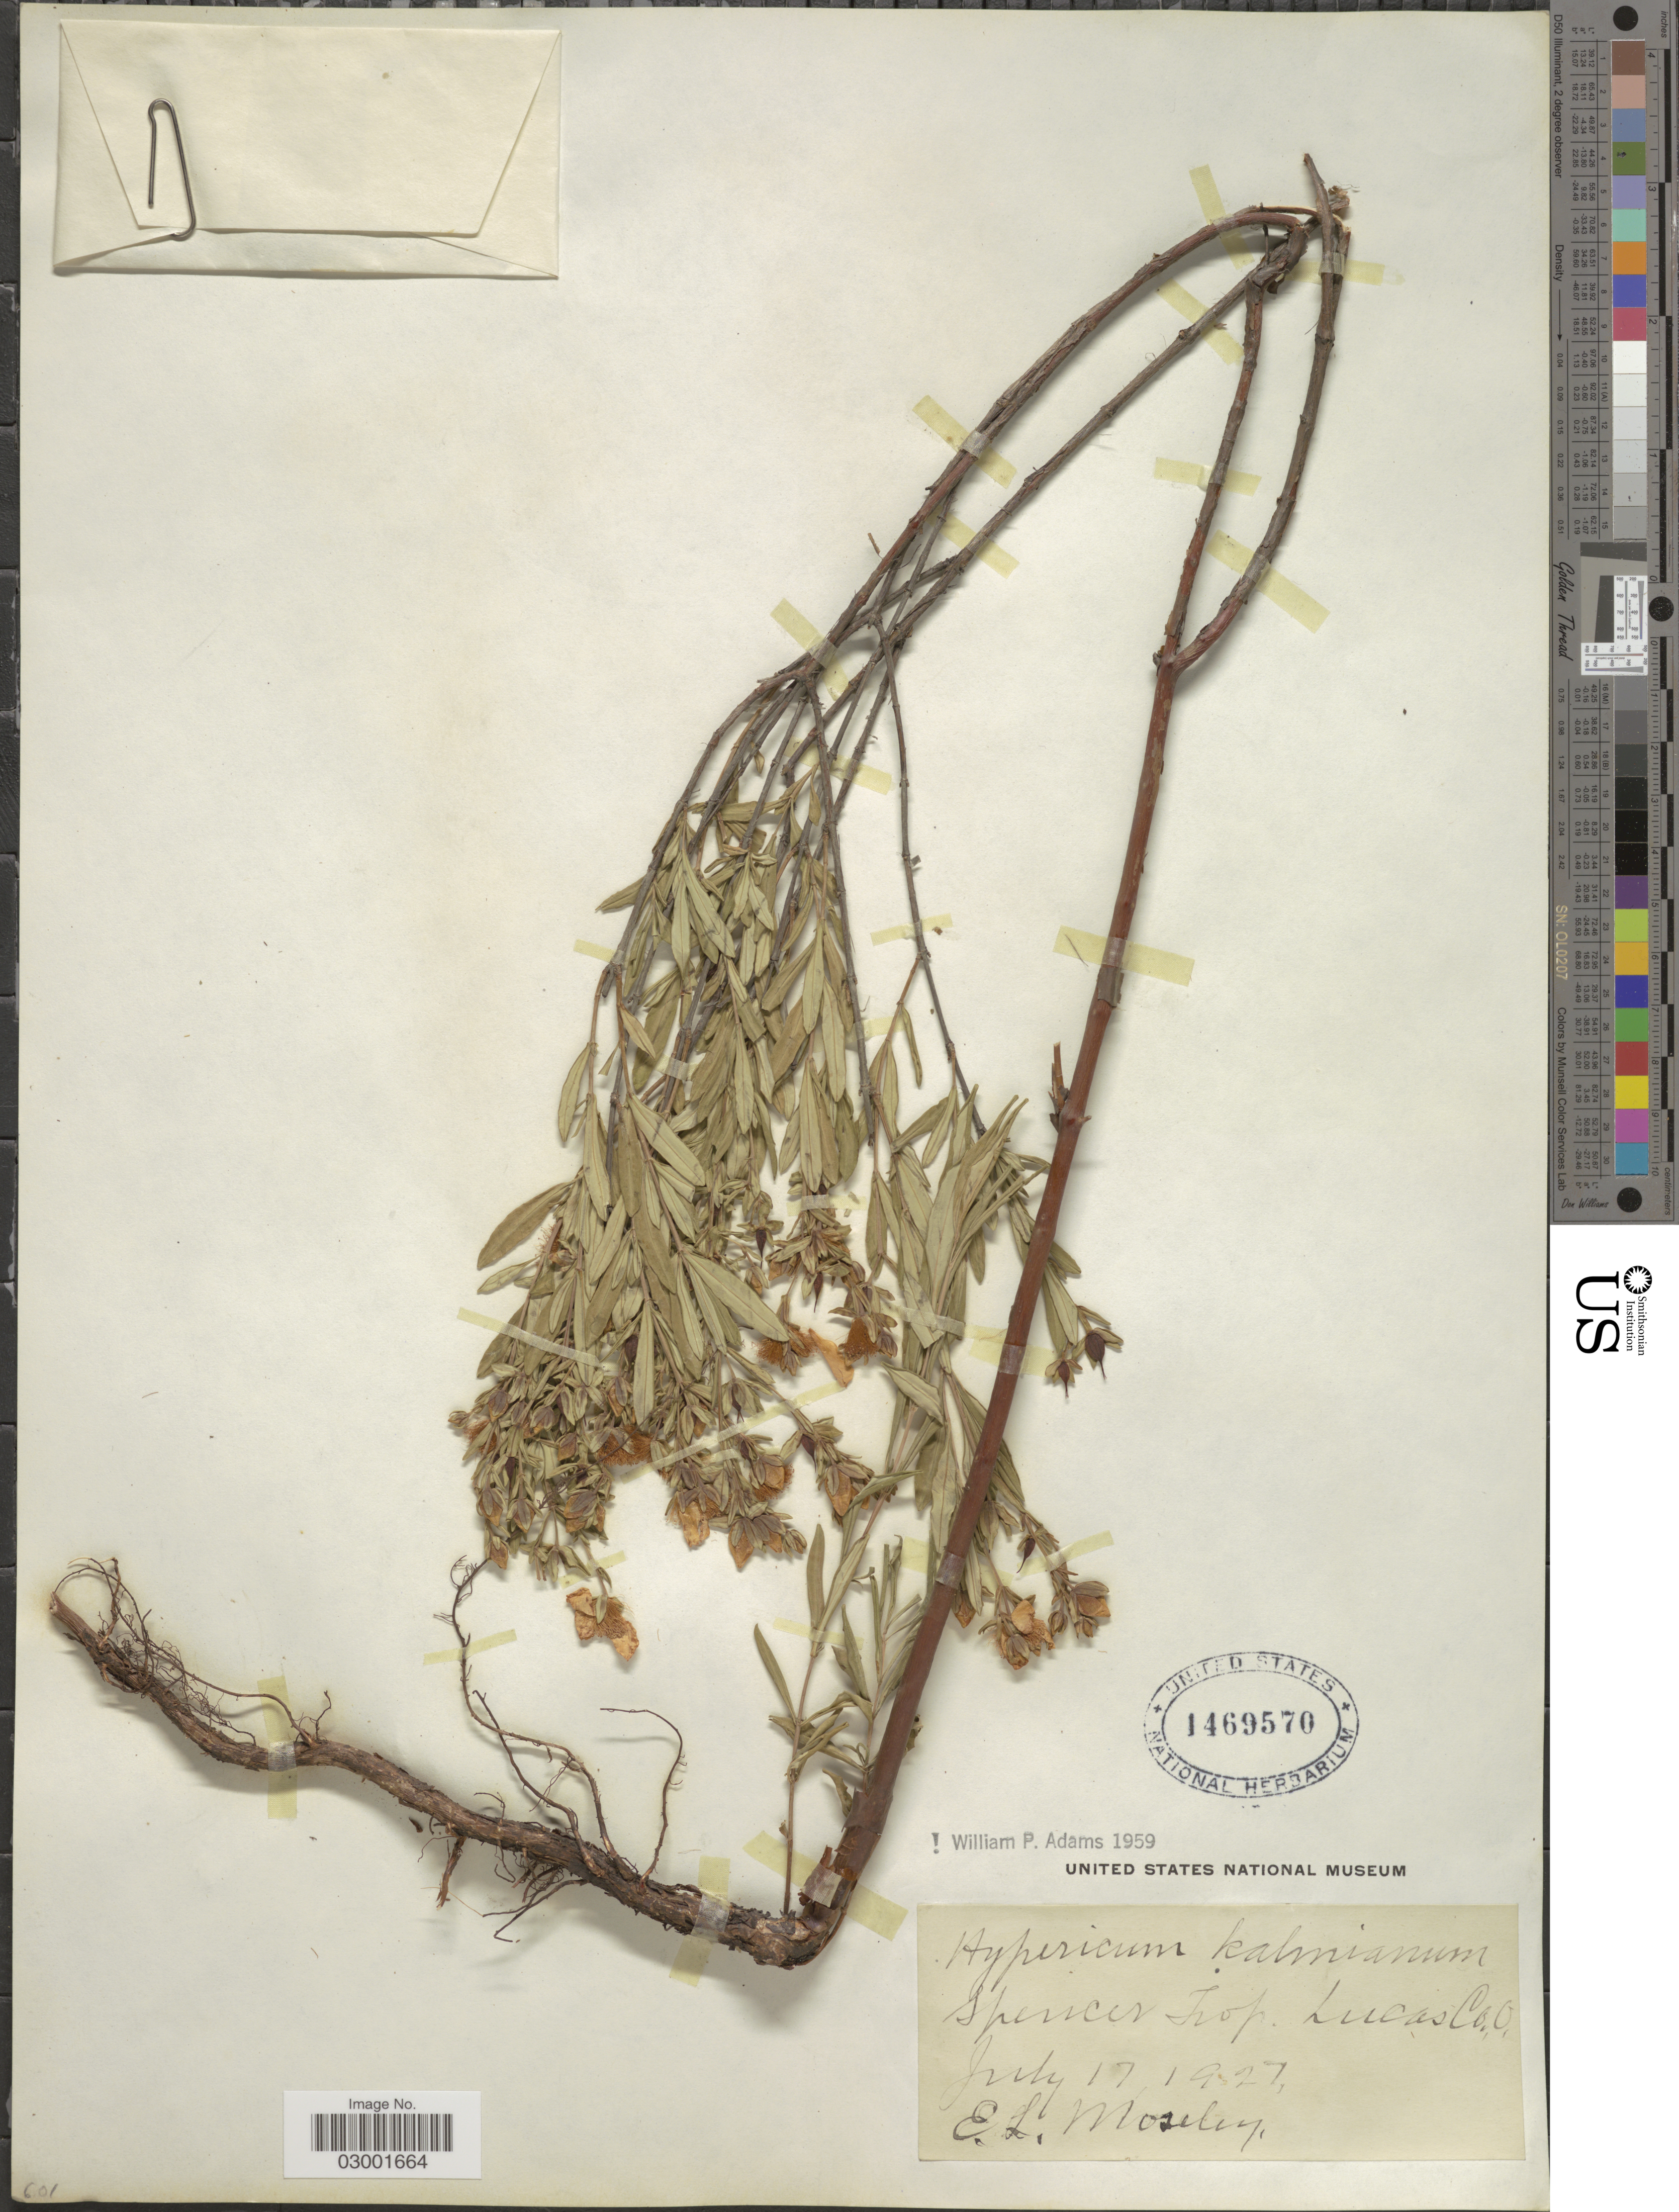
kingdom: Plantae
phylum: Tracheophyta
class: Magnoliopsida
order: Malpighiales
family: Hypericaceae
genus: Hypericum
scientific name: Hypericum kalmianum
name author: L.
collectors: E. Moseley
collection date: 1927-07-17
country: United States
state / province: Ohio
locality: Spencer Trop. Lucas Co.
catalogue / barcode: US 1469570